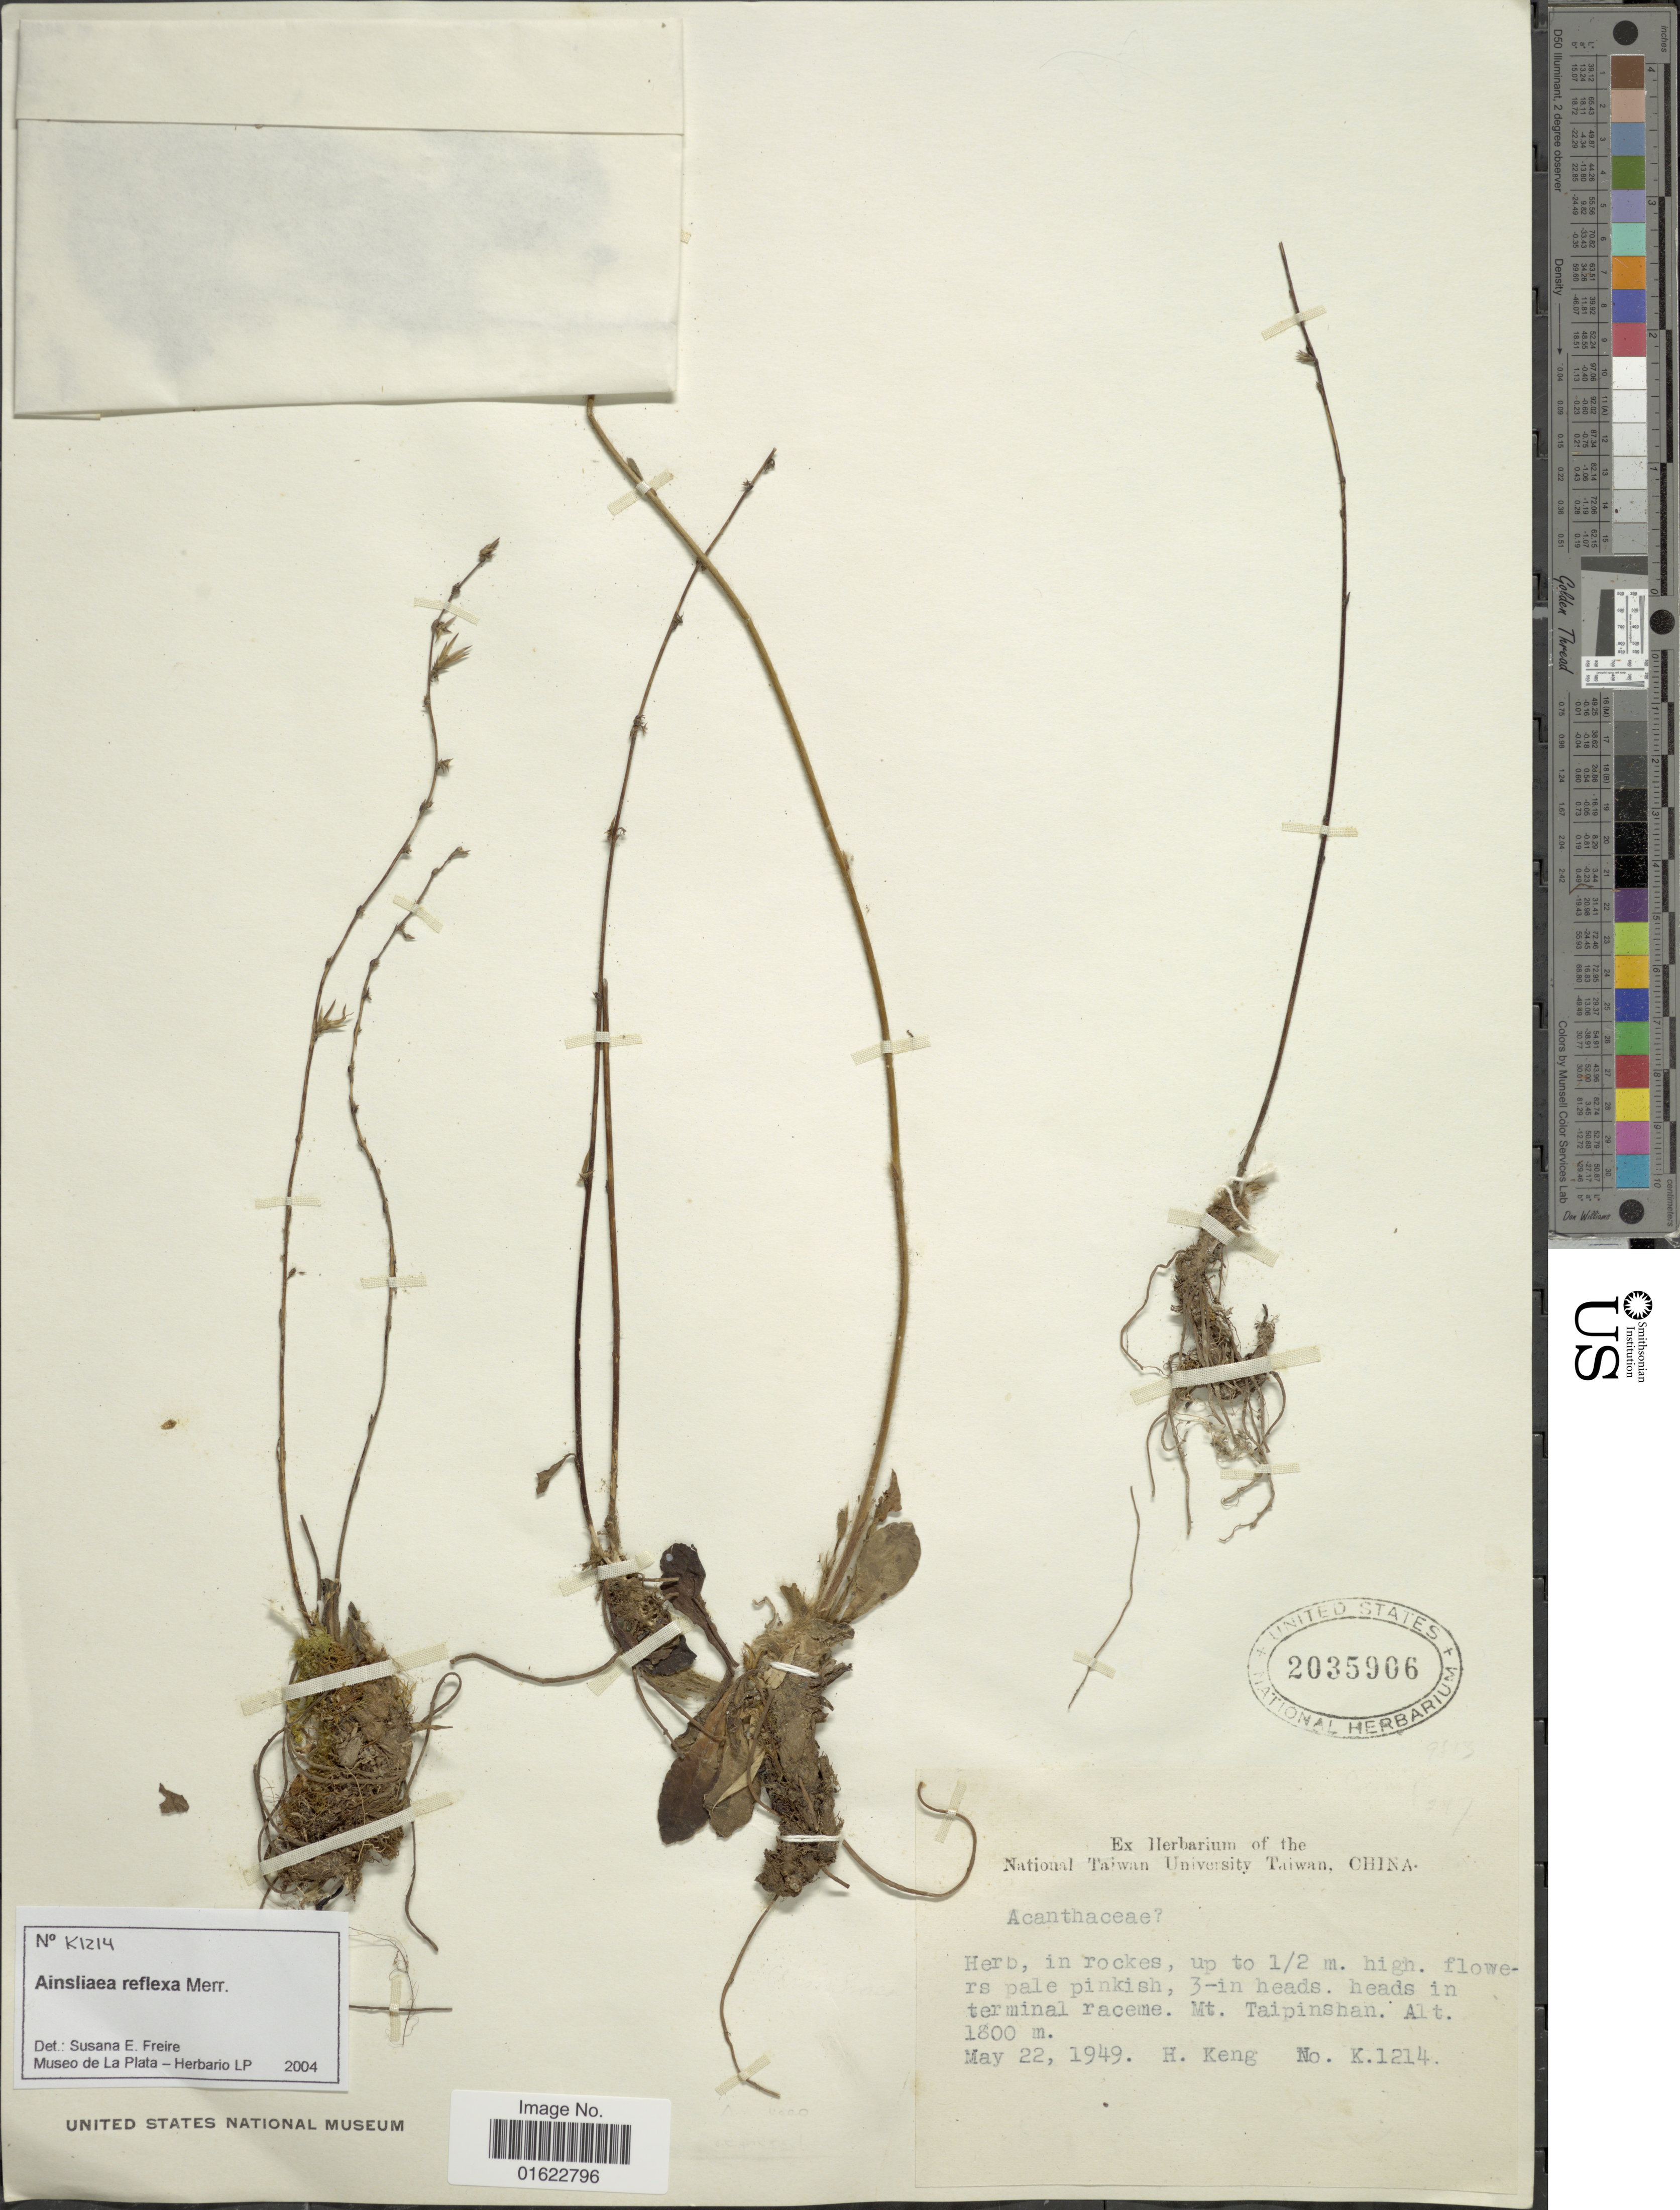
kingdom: Plantae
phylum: Tracheophyta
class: Magnoliopsida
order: Asterales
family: Asteraceae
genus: Ainsliaea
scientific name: Ainsliaea reflexa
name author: Merr.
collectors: H. Keng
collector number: K1214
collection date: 1949-05-22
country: Taiwan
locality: Mt. Taipinshan.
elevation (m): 1800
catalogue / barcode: US 2035906